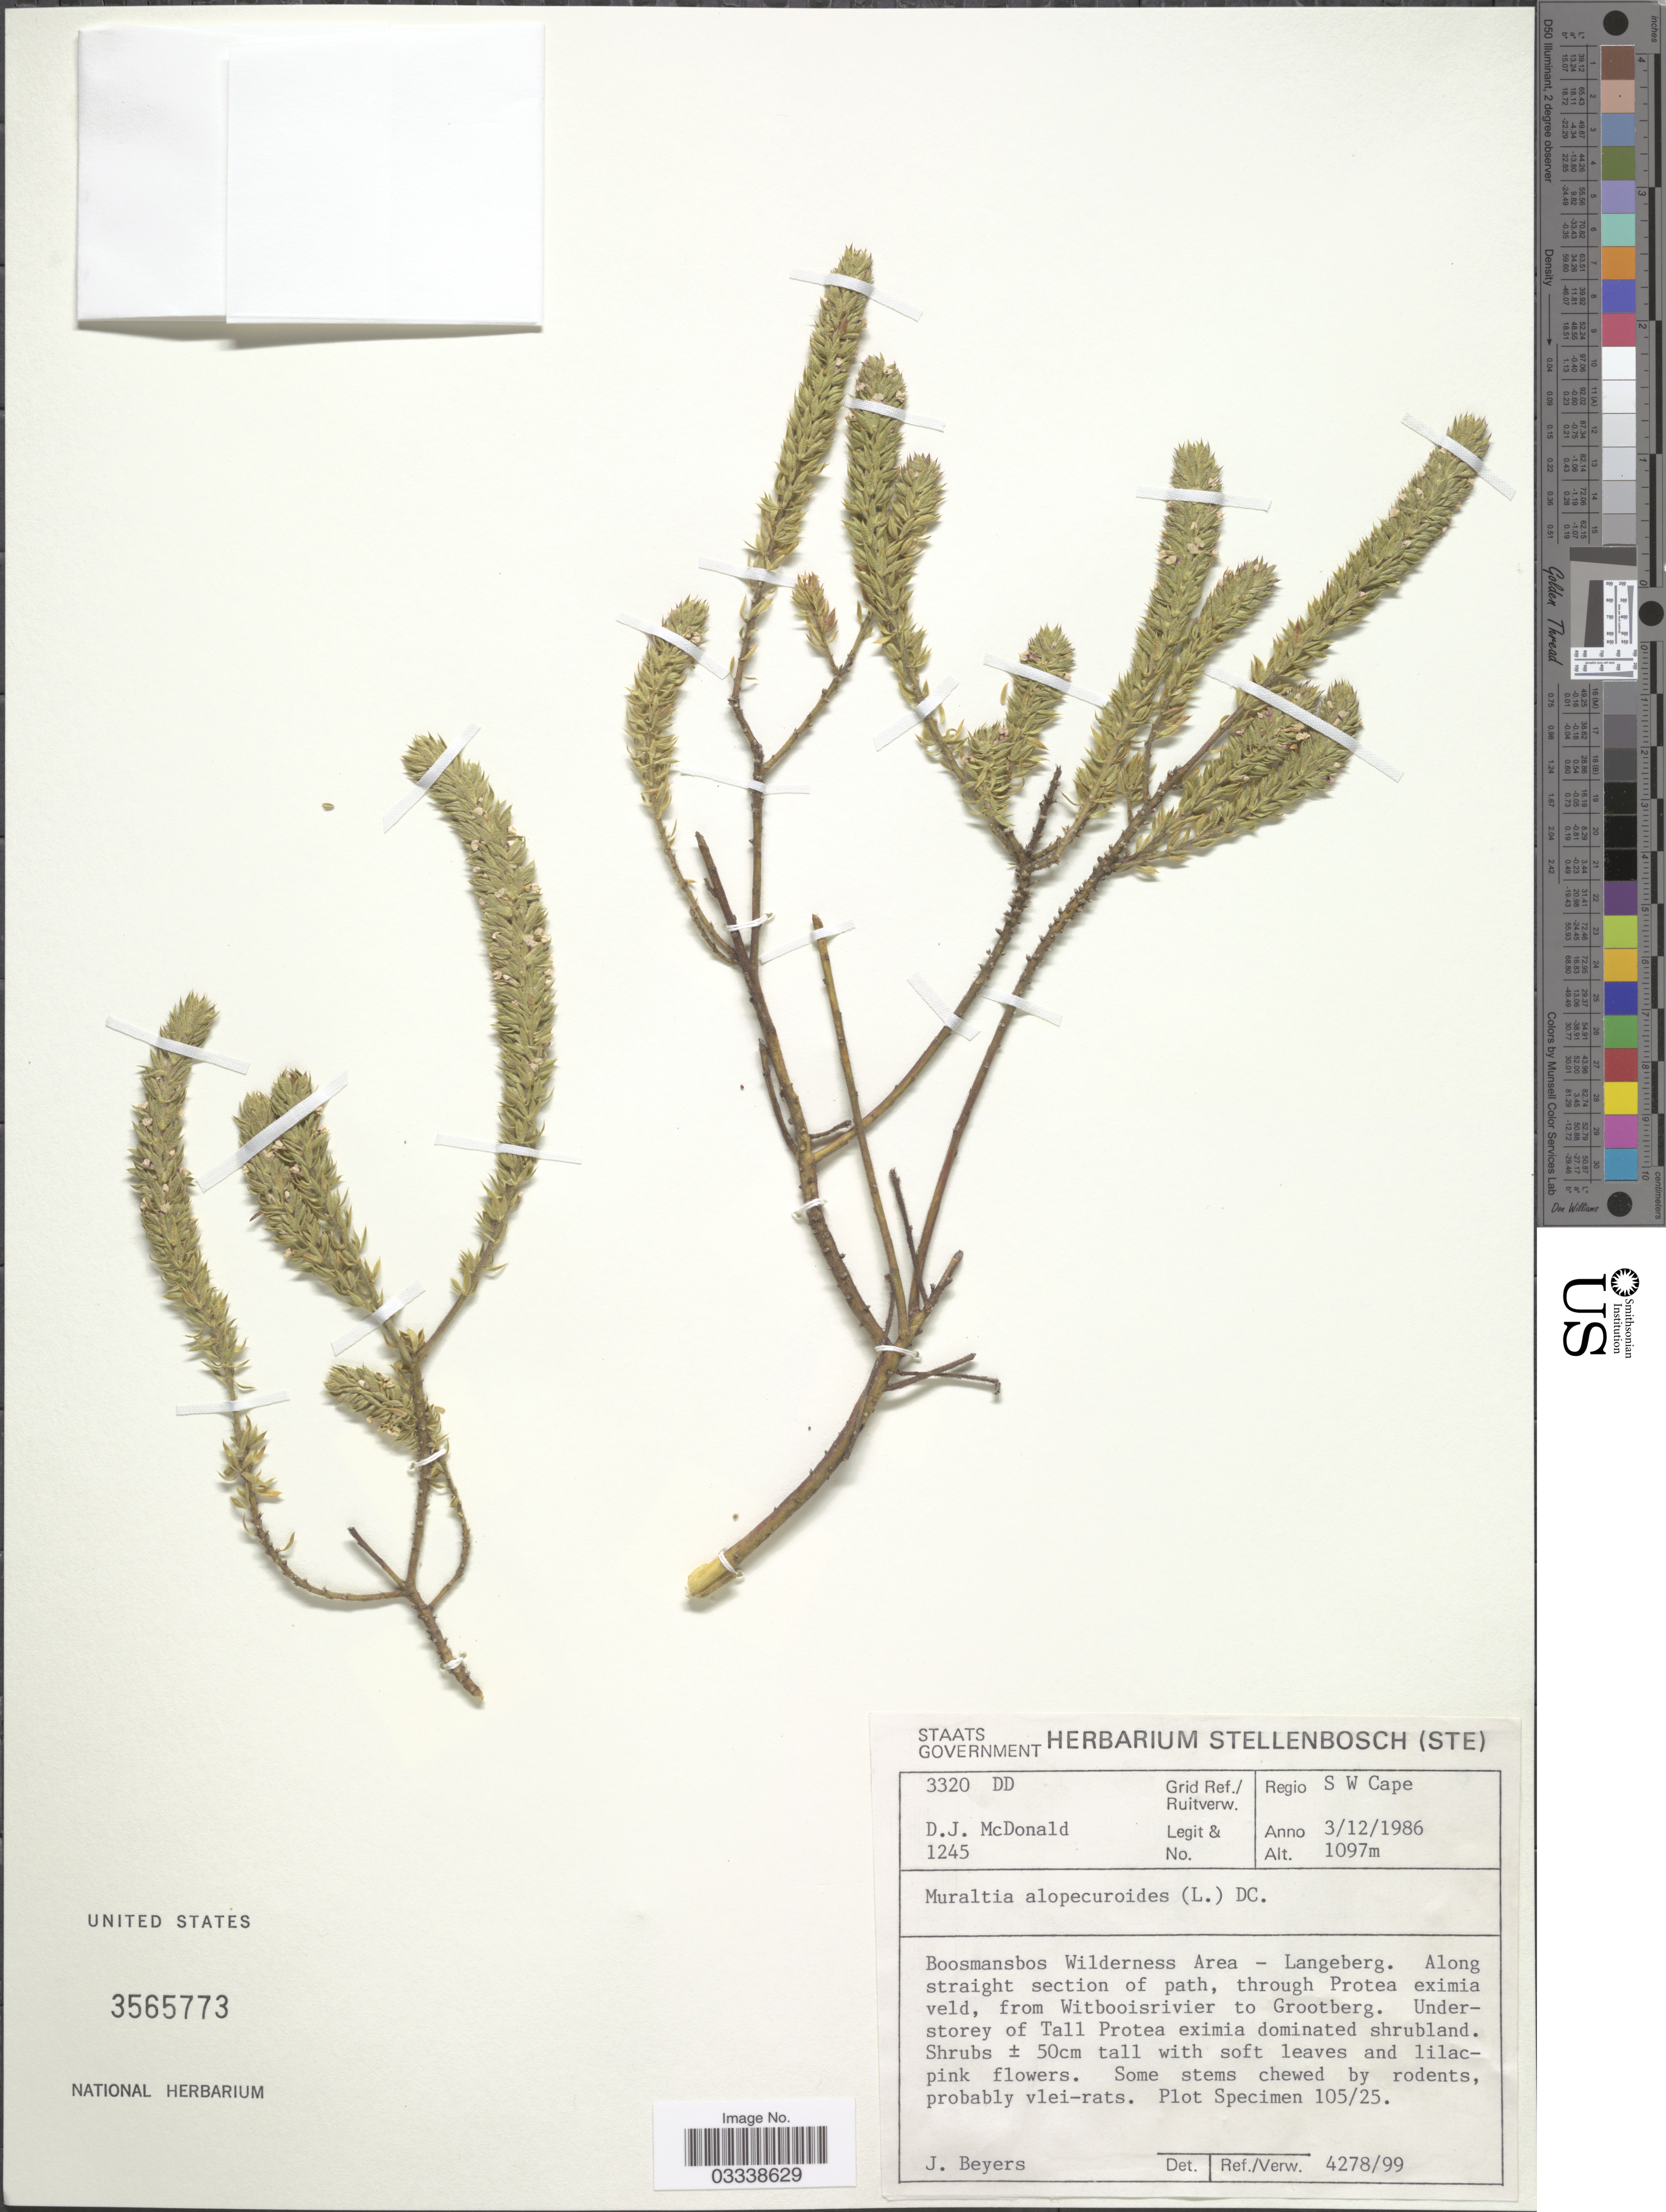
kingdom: Plantae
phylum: Tracheophyta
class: Magnoliopsida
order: Fabales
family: Polygalaceae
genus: Muraltia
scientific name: Muraltia alopecuroides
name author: (L.) DC.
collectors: D. McDonald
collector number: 1245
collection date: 1986-12-03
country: South Africa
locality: Grid Ref./Ruitverw. 3320DD, Regio SW Cape, Boosmansbos Wilderness Area - Langeberg. Along straight section of path, through Protea eximia veld, from Witbooisrivier to Grootberg.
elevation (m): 1097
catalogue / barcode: US 3565773